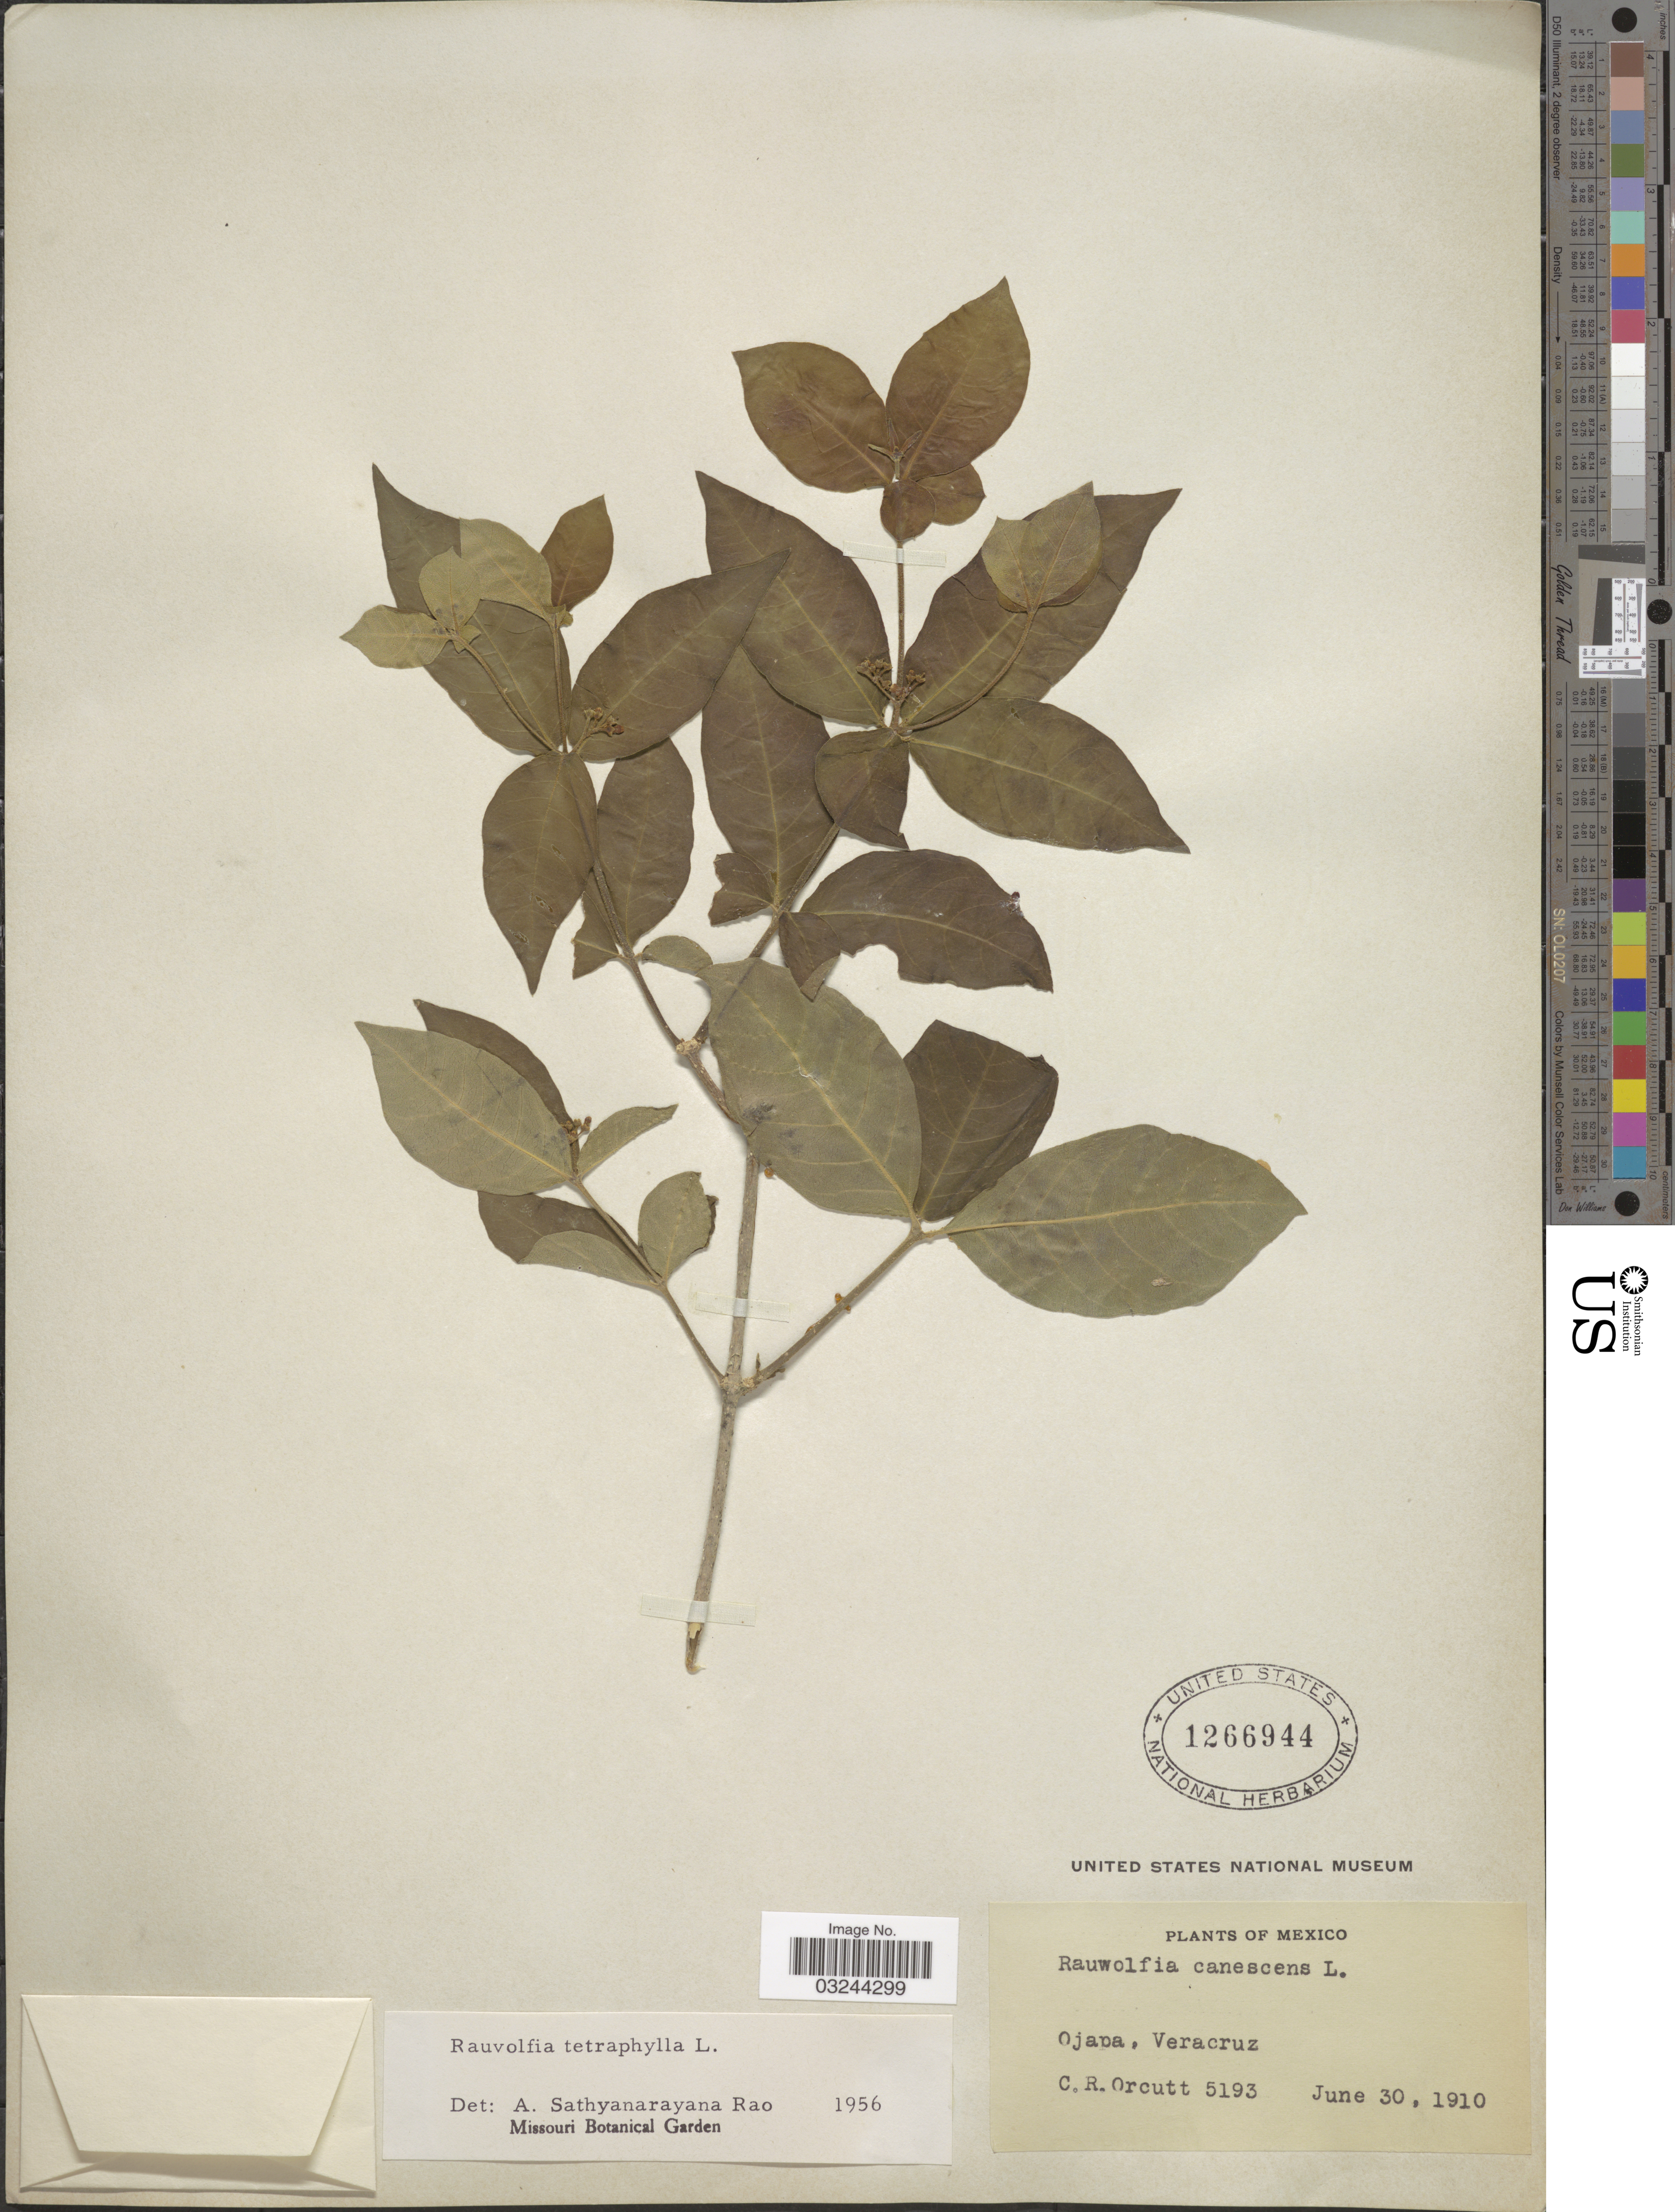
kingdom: Plantae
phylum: Tracheophyta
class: Magnoliopsida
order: Gentianales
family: Apocynaceae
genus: Rauvolfia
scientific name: Rauvolfia tetraphylla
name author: L.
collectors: C. R. Orcutt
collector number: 5193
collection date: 1910-06-30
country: Mexico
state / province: Veracruz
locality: Ojapa, Veracruz.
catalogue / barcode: US 1266944